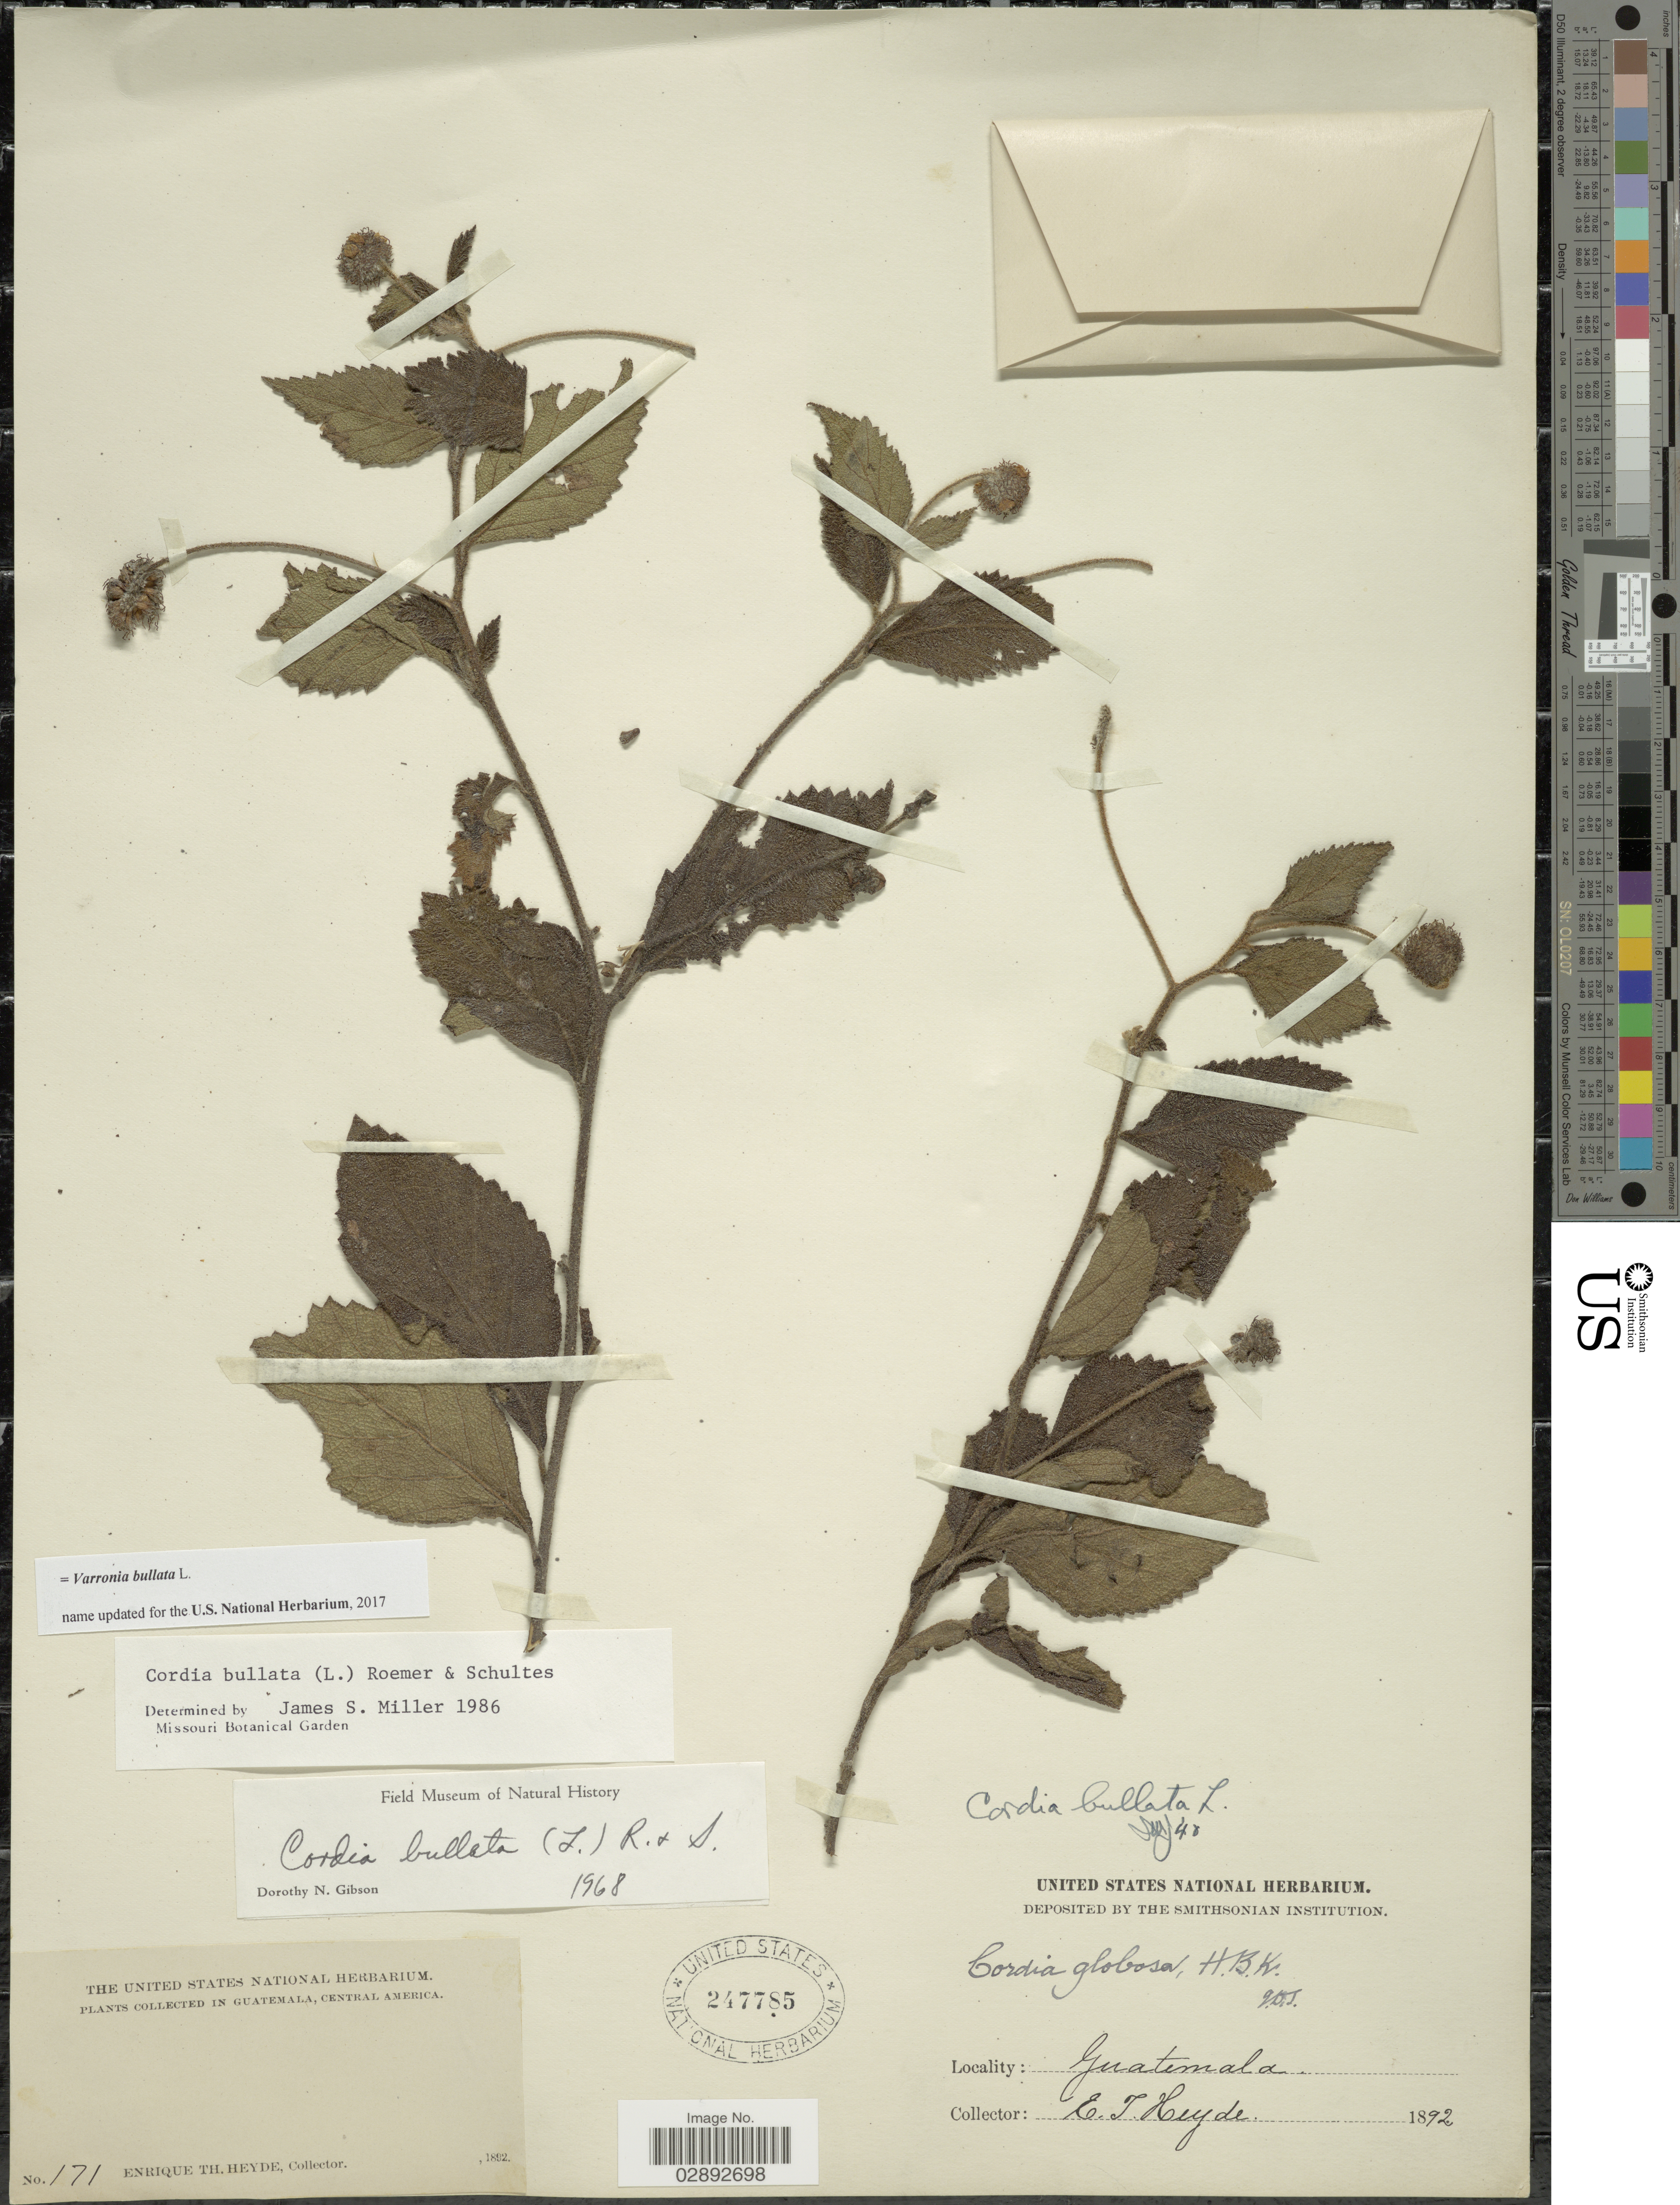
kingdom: Plantae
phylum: Tracheophyta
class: Magnoliopsida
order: Boraginales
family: Cordiaceae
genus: Varronia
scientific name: Varronia bullata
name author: L.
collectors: E. T. Heyde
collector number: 171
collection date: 1892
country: Guatemala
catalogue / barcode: US 247785